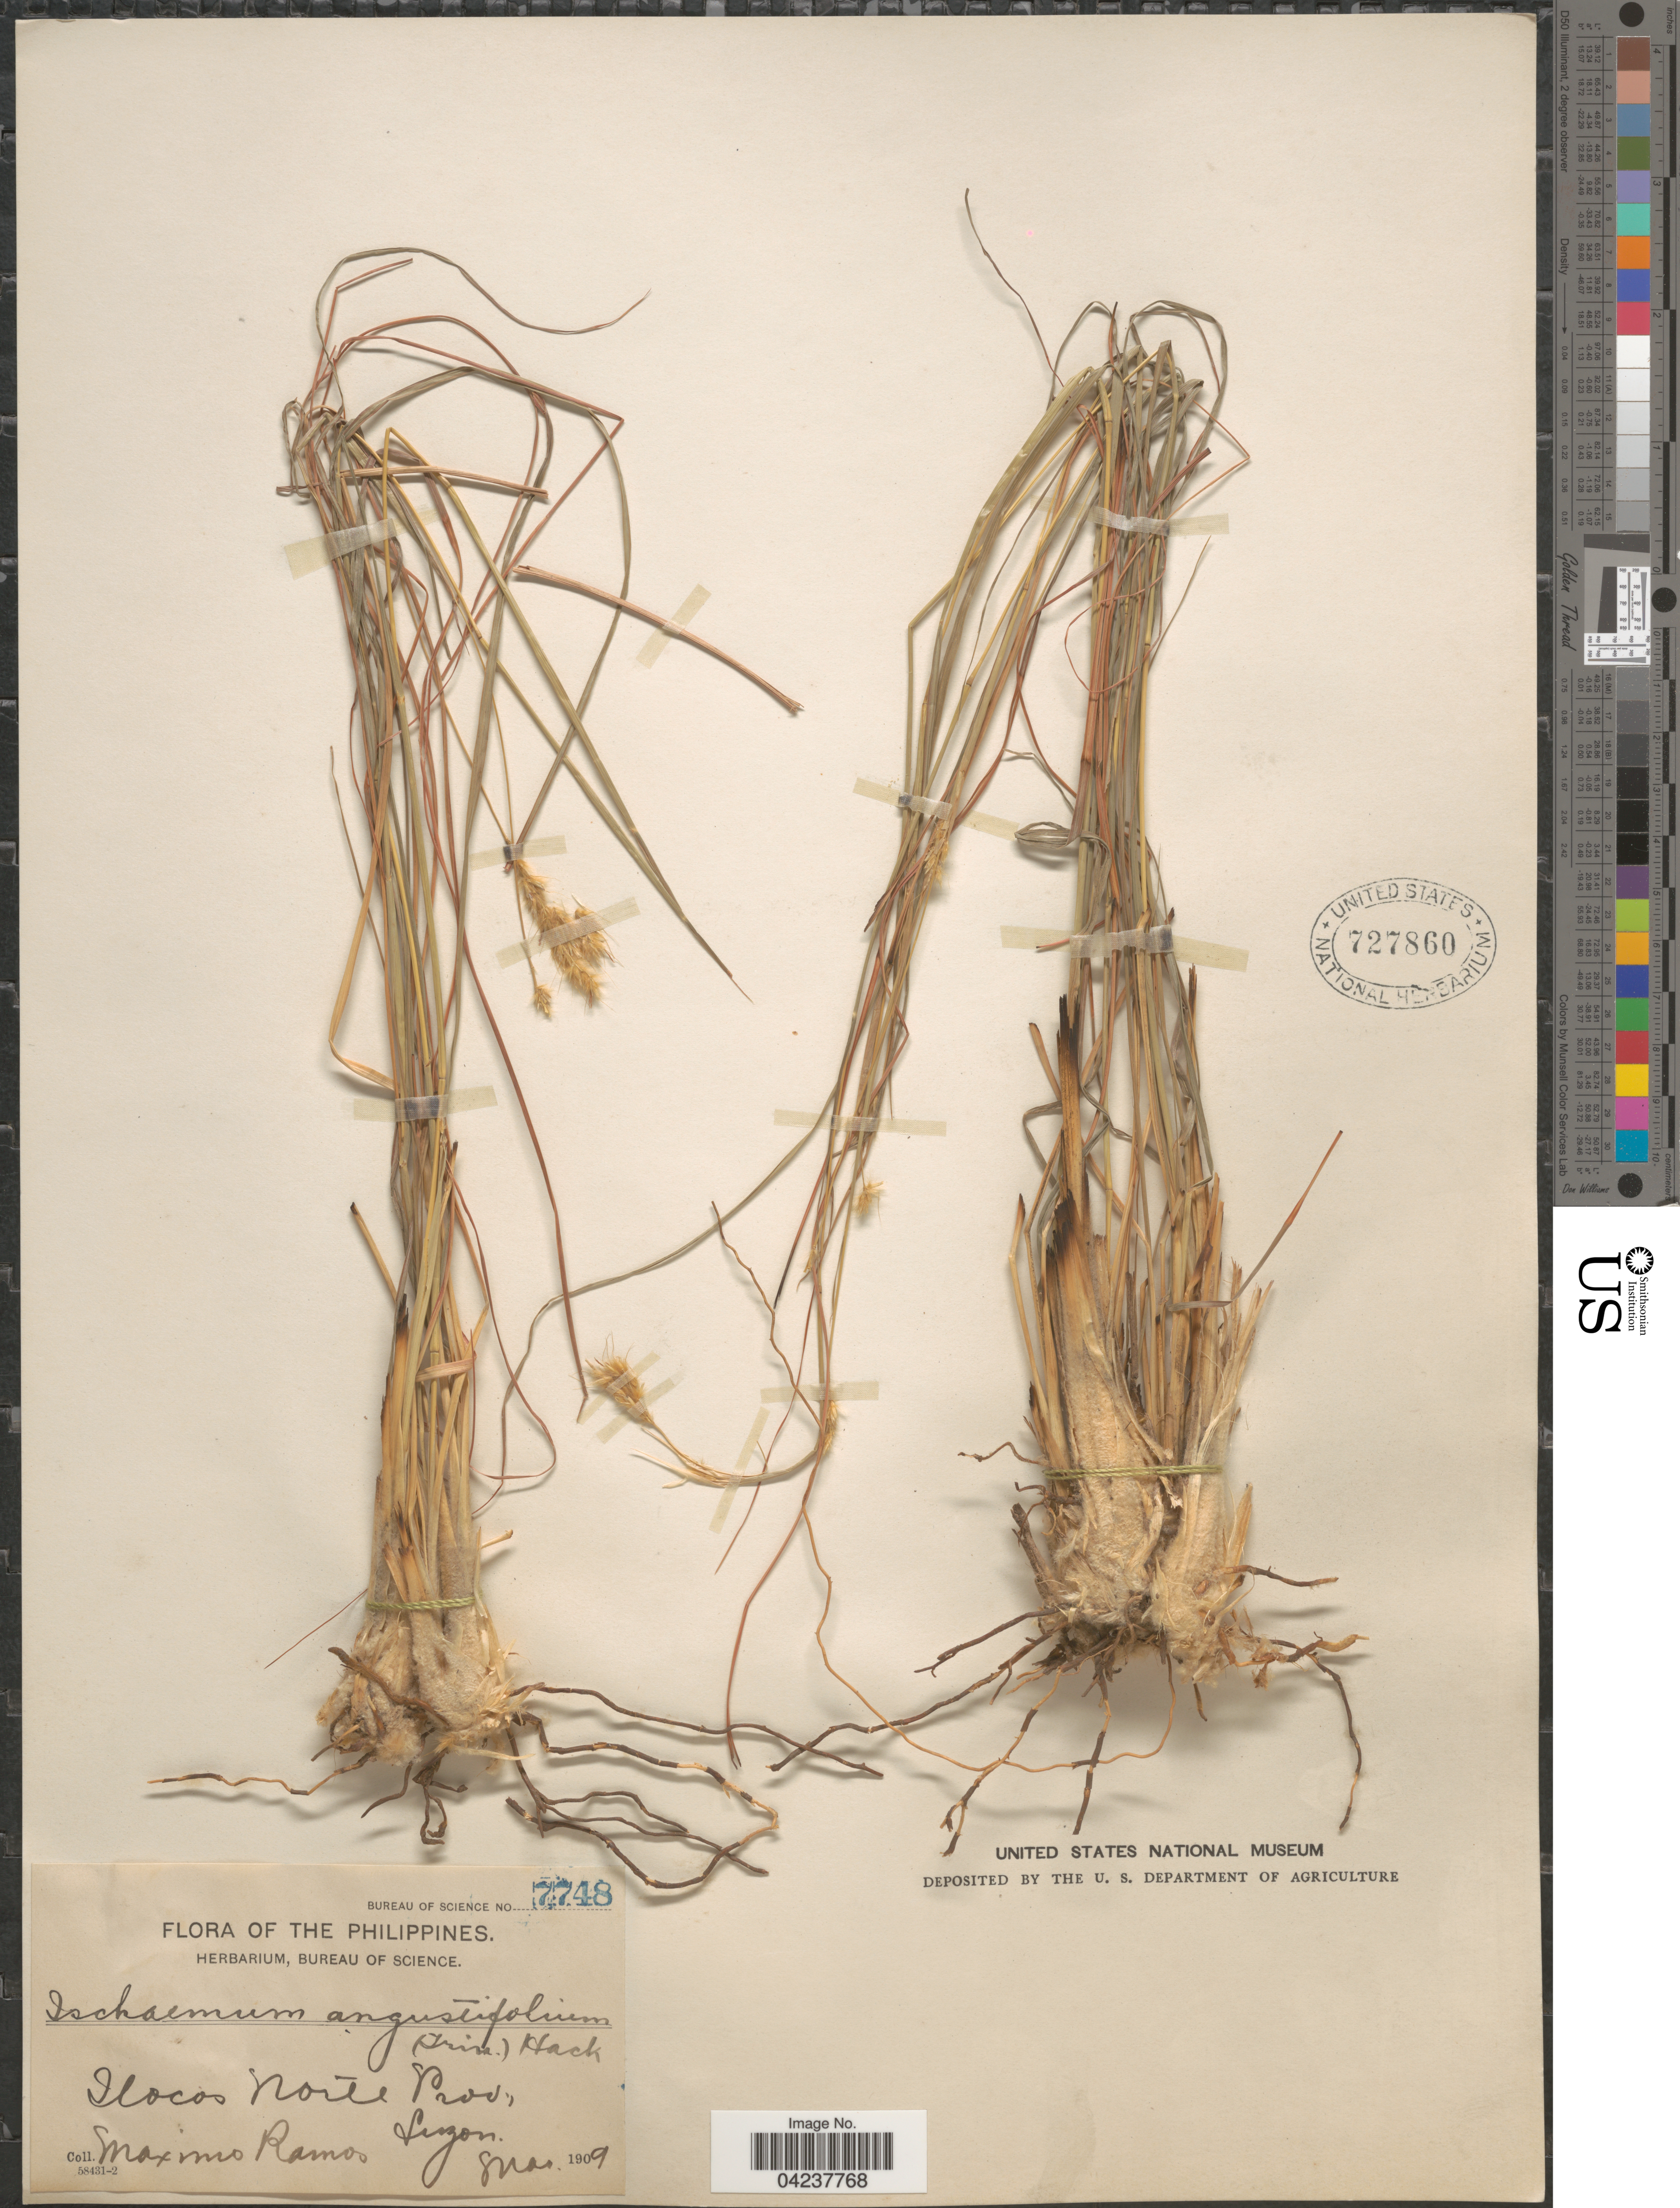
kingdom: Plantae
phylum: Tracheophyta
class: Liliopsida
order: Poales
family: Poaceae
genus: Eulaliopsis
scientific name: Eulaliopsis binata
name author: (Retz.) C. E. Hubb.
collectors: M. Ramos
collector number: Bureau of Science 7748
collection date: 1909-03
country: Philippines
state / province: Ilocos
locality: Ilocos Norte Prov., Luzon.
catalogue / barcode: US 727860